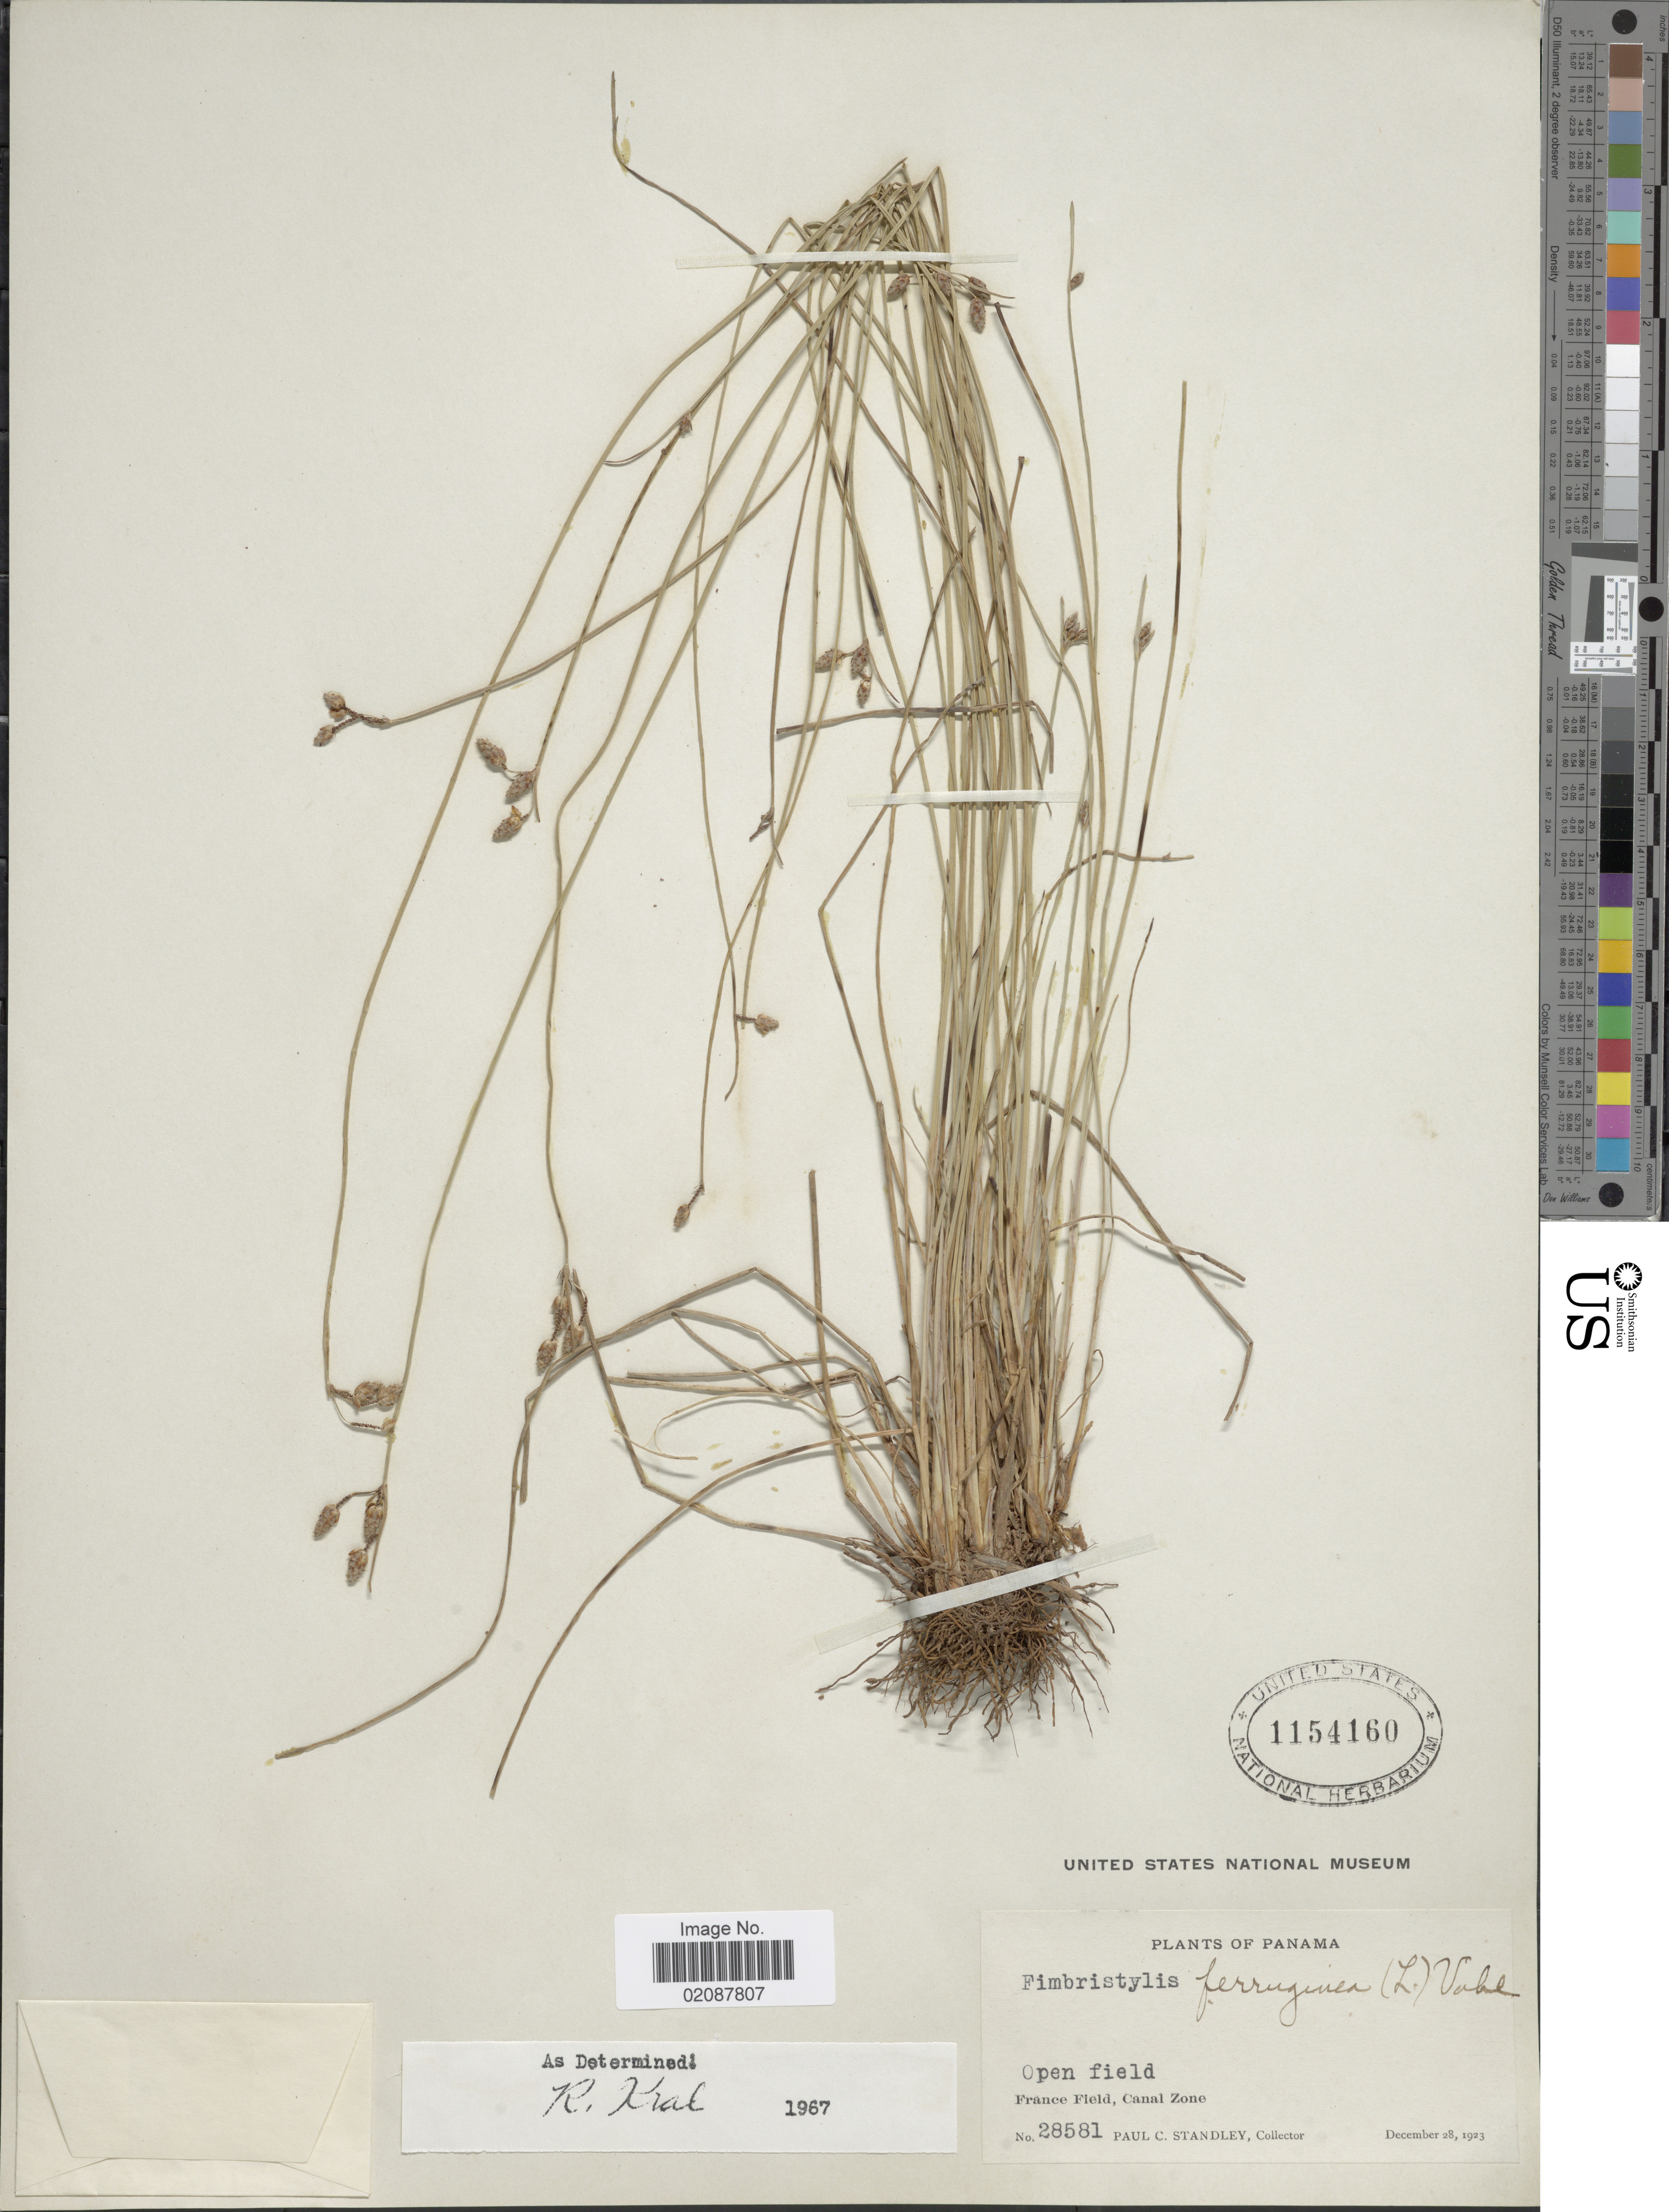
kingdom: Plantae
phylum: Tracheophyta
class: Liliopsida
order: Poales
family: Cyperaceae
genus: Fimbristylis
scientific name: Fimbristylis ferruginea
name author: (L.) Vahl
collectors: P. C. Standley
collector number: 28581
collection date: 1923-12-28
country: Panama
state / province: Colón / Panamá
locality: France Field, Canal Zone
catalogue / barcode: US 1154160